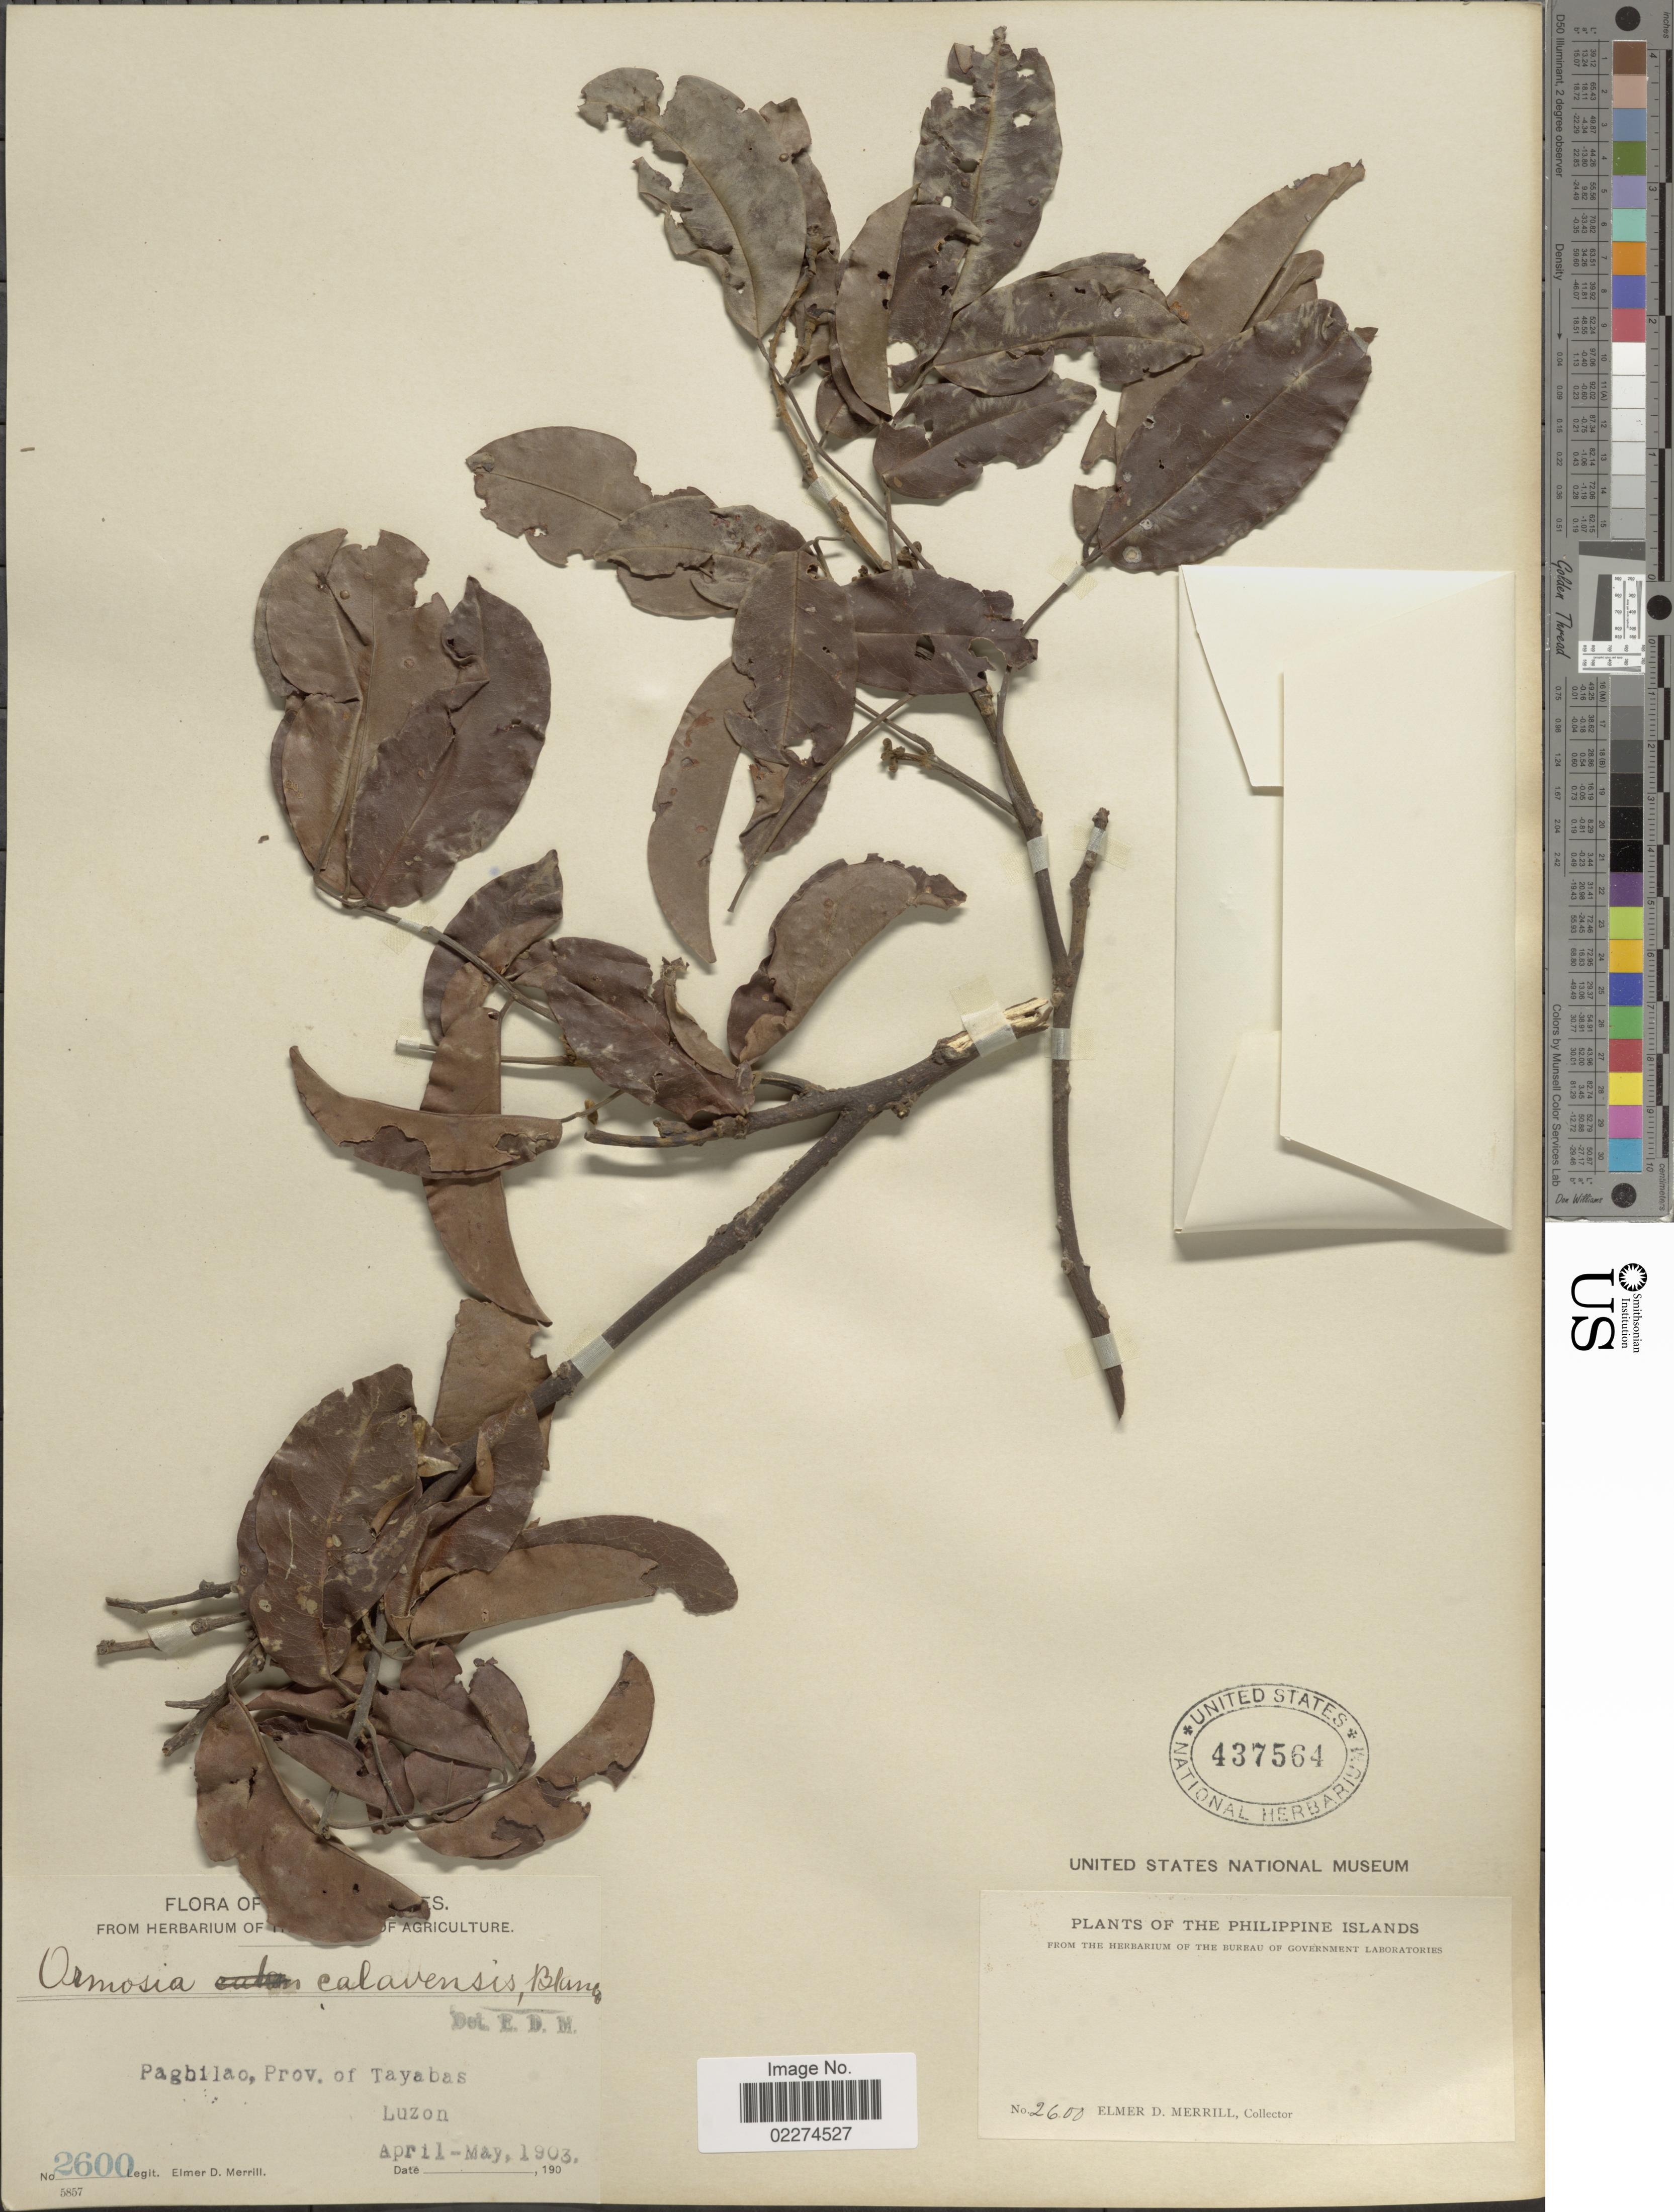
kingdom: Plantae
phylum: Tracheophyta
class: Magnoliopsida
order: Fabales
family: Fabaceae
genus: Ormosia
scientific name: Ormosia calavensis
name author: Azaola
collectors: E. D. Merrill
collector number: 2600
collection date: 1903-04/1903-05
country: Philippines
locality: Pagbilao, Prov. of Tayabas, Luzon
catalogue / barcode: US 437564